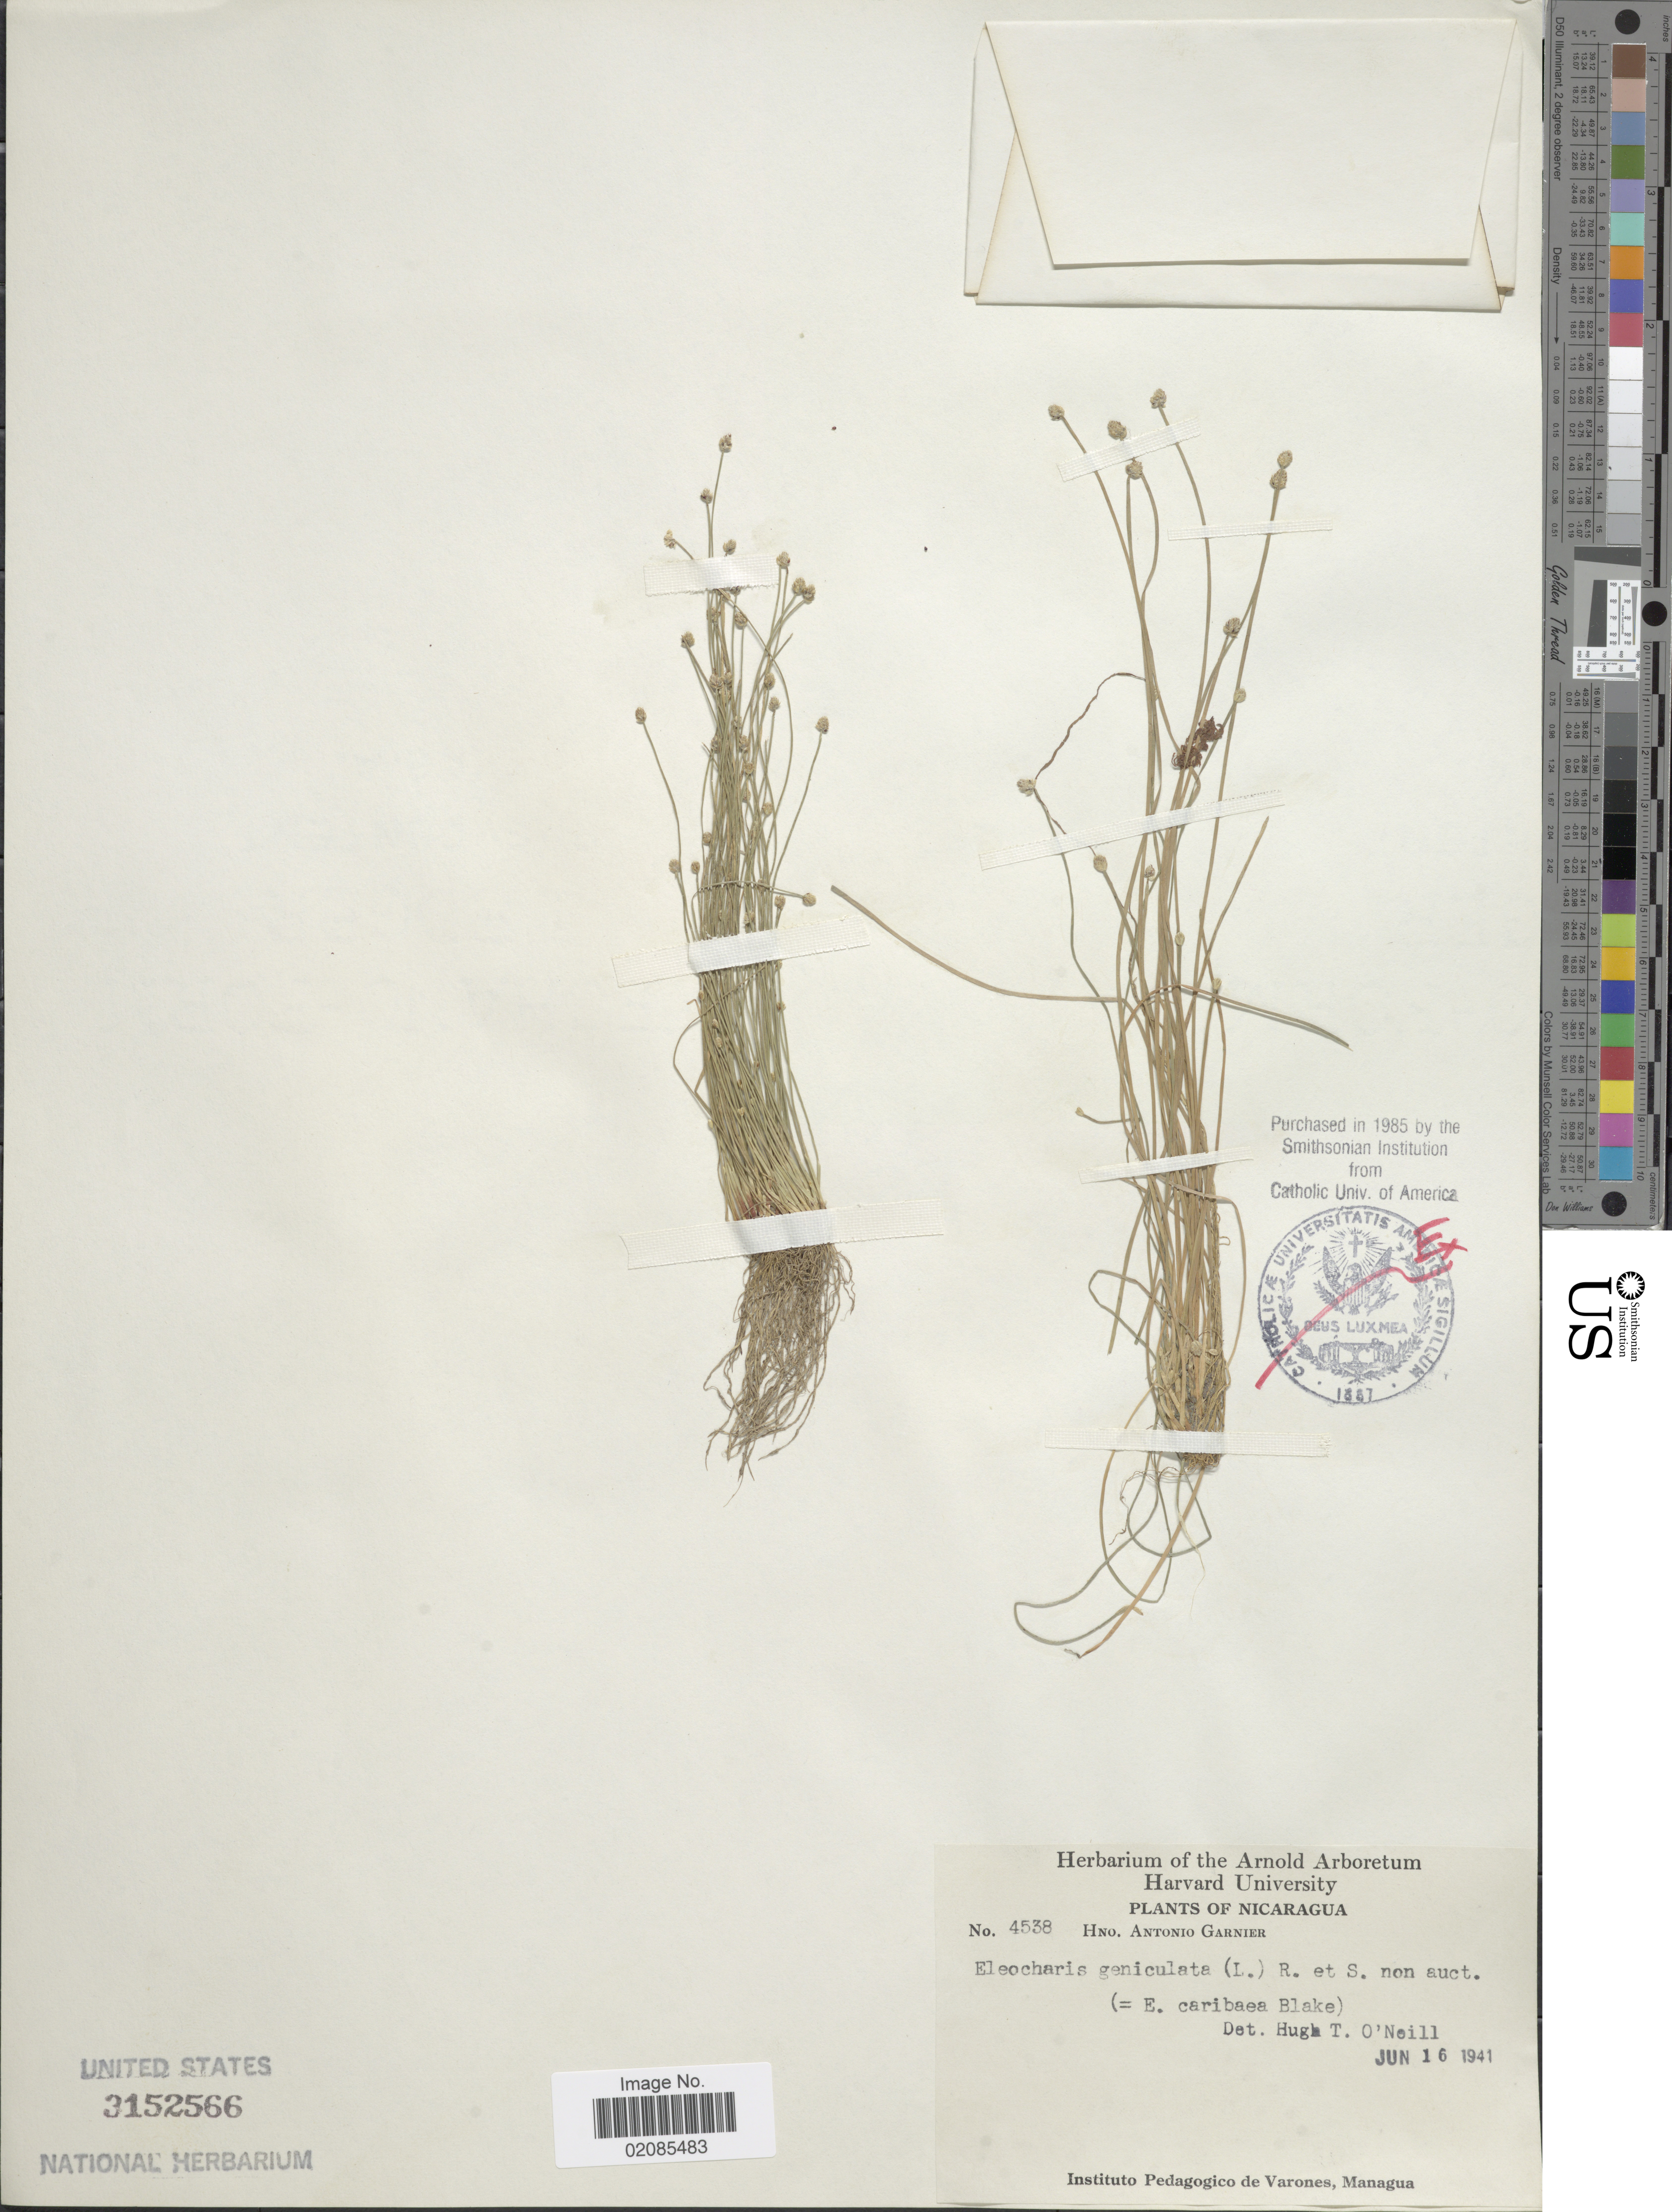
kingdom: Plantae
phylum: Tracheophyta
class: Liliopsida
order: Poales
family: Cyperaceae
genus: Eleocharis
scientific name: Eleocharis geniculata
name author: (L.) Roem. & Schult.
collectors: Bro. A. Garnier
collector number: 4538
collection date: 1941-06-16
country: Nicaragua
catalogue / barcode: US 3152566